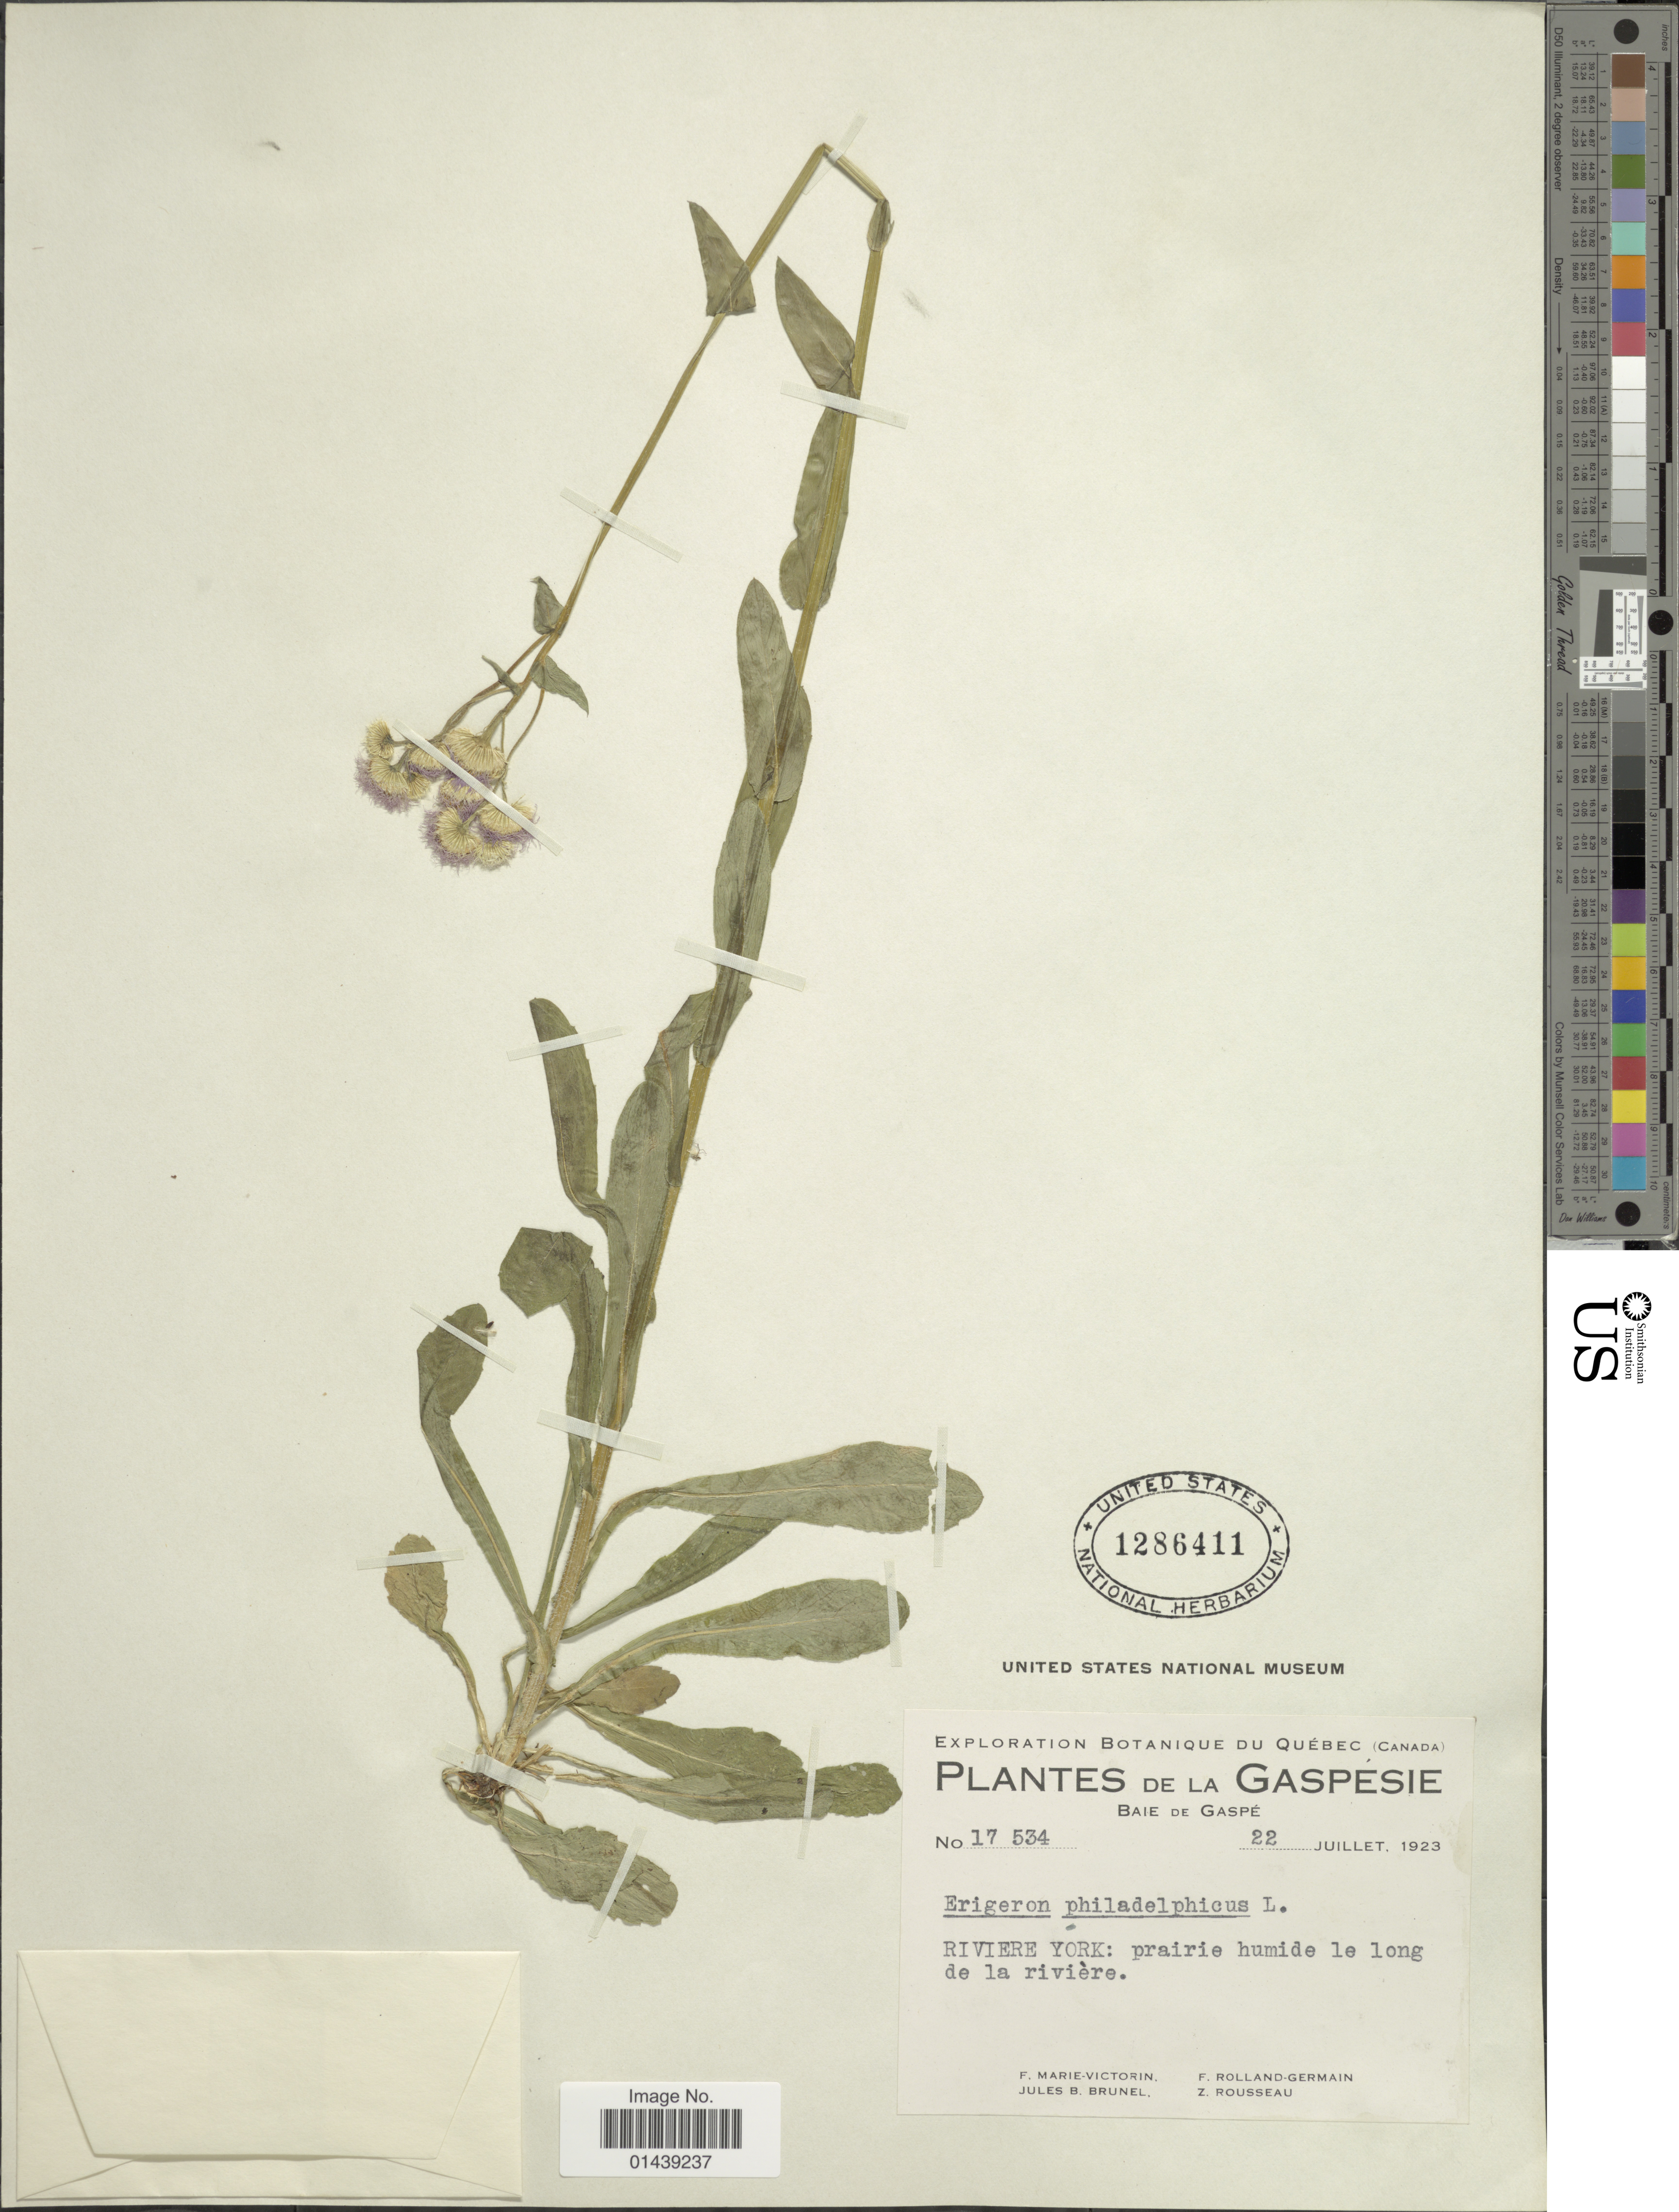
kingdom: Plantae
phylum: Tracheophyta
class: Magnoliopsida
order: Asterales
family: Asteraceae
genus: Erigeron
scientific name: Erigeron philadelphicus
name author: L.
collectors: F. Marie-Victorin, Rolland-Germain, J. Brunel & Z. Rousseau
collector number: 17534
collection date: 1923-07-22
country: Canada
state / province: Quebec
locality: La Gaspesie. Baie de Gaspé. Riviere York: prairie humide le long de la rivière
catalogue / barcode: US 1286411